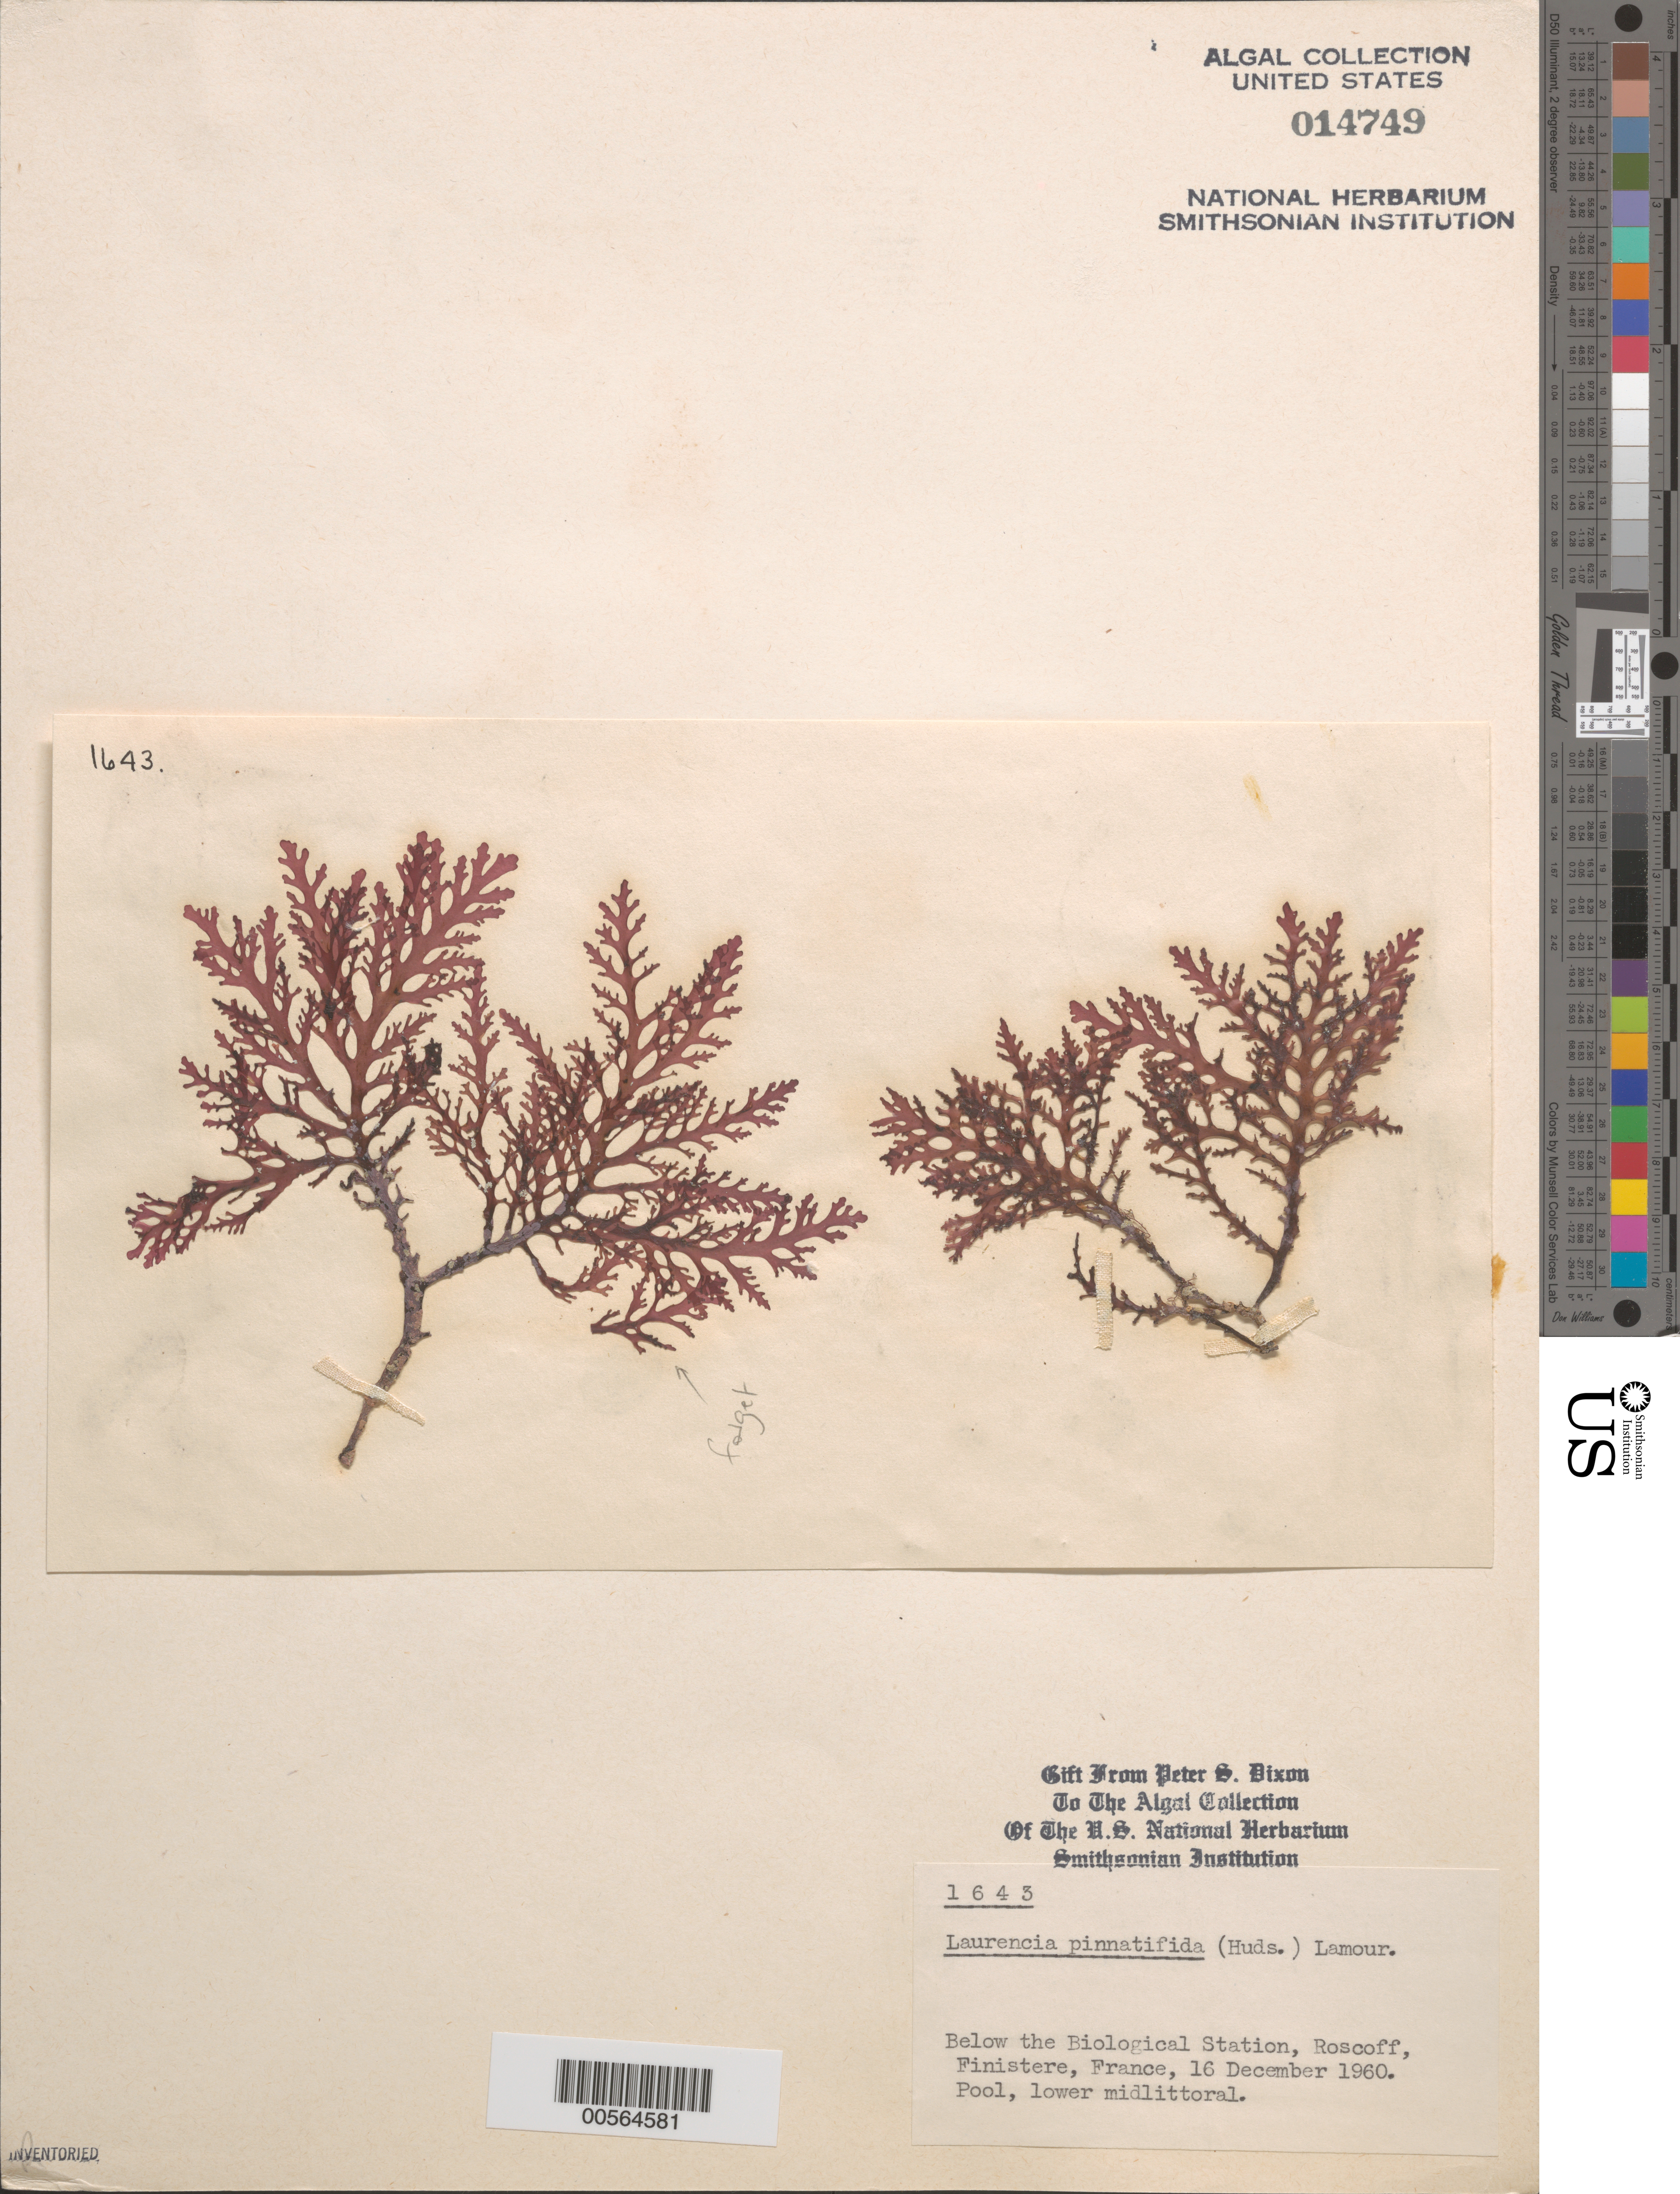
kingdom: Plantae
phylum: Rhodophyta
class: Florideophyceae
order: Ceramiales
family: Rhodomelaceae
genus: Osmundea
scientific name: Osmundea pinnatifida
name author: (Huds.) Stackh.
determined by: Algae name updating Project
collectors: P. S. Dixon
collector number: PSD 1643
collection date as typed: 16 Dec 1960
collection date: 1960-12-16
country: France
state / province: Bretagne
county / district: Finistère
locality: Roscoff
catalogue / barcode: US 14749